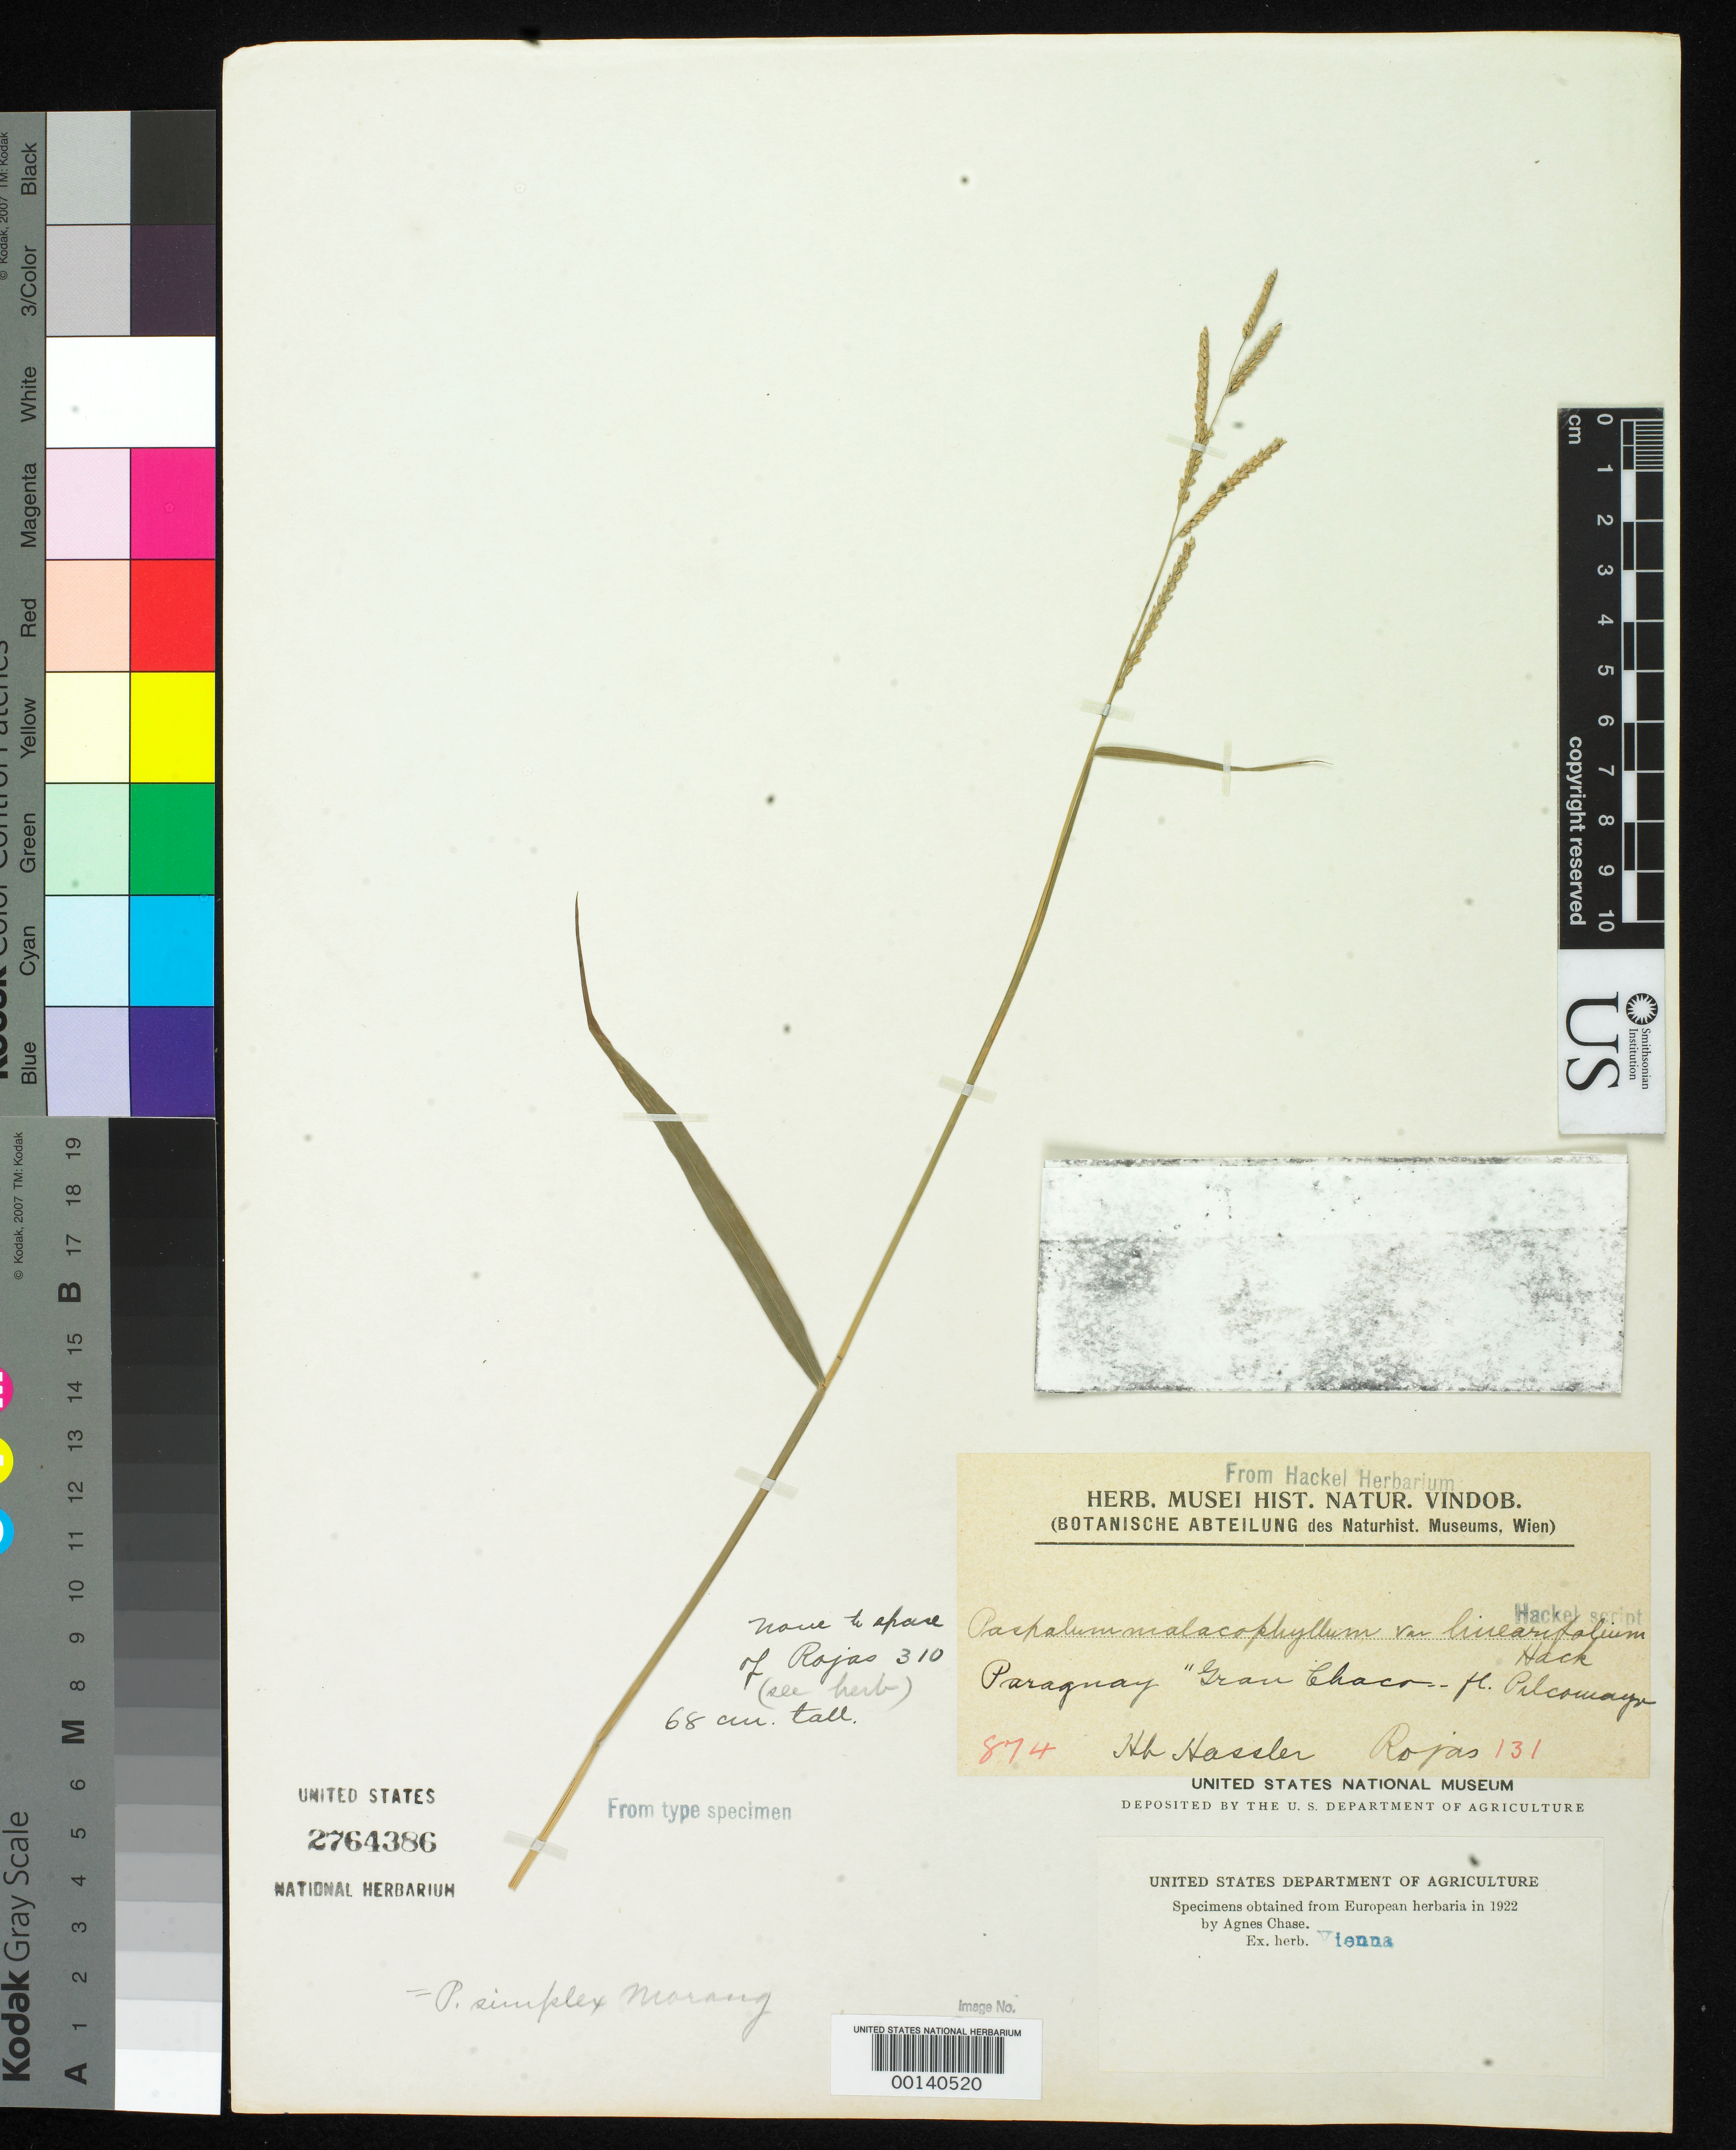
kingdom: Plantae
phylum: Tracheophyta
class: Liliopsida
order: Poales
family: Poaceae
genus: Paspalum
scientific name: Paspalum malacophyllum var. linearifolium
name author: Hack.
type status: Isosyntype; Isolectotype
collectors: T. Rojas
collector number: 131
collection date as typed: May 1906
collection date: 1906-05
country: Paraguay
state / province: Boquerón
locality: Gran Chaco, Pilcomayo River.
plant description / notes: Fragmentary material of type specimen ex herb. Vienna.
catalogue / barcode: US 2764386